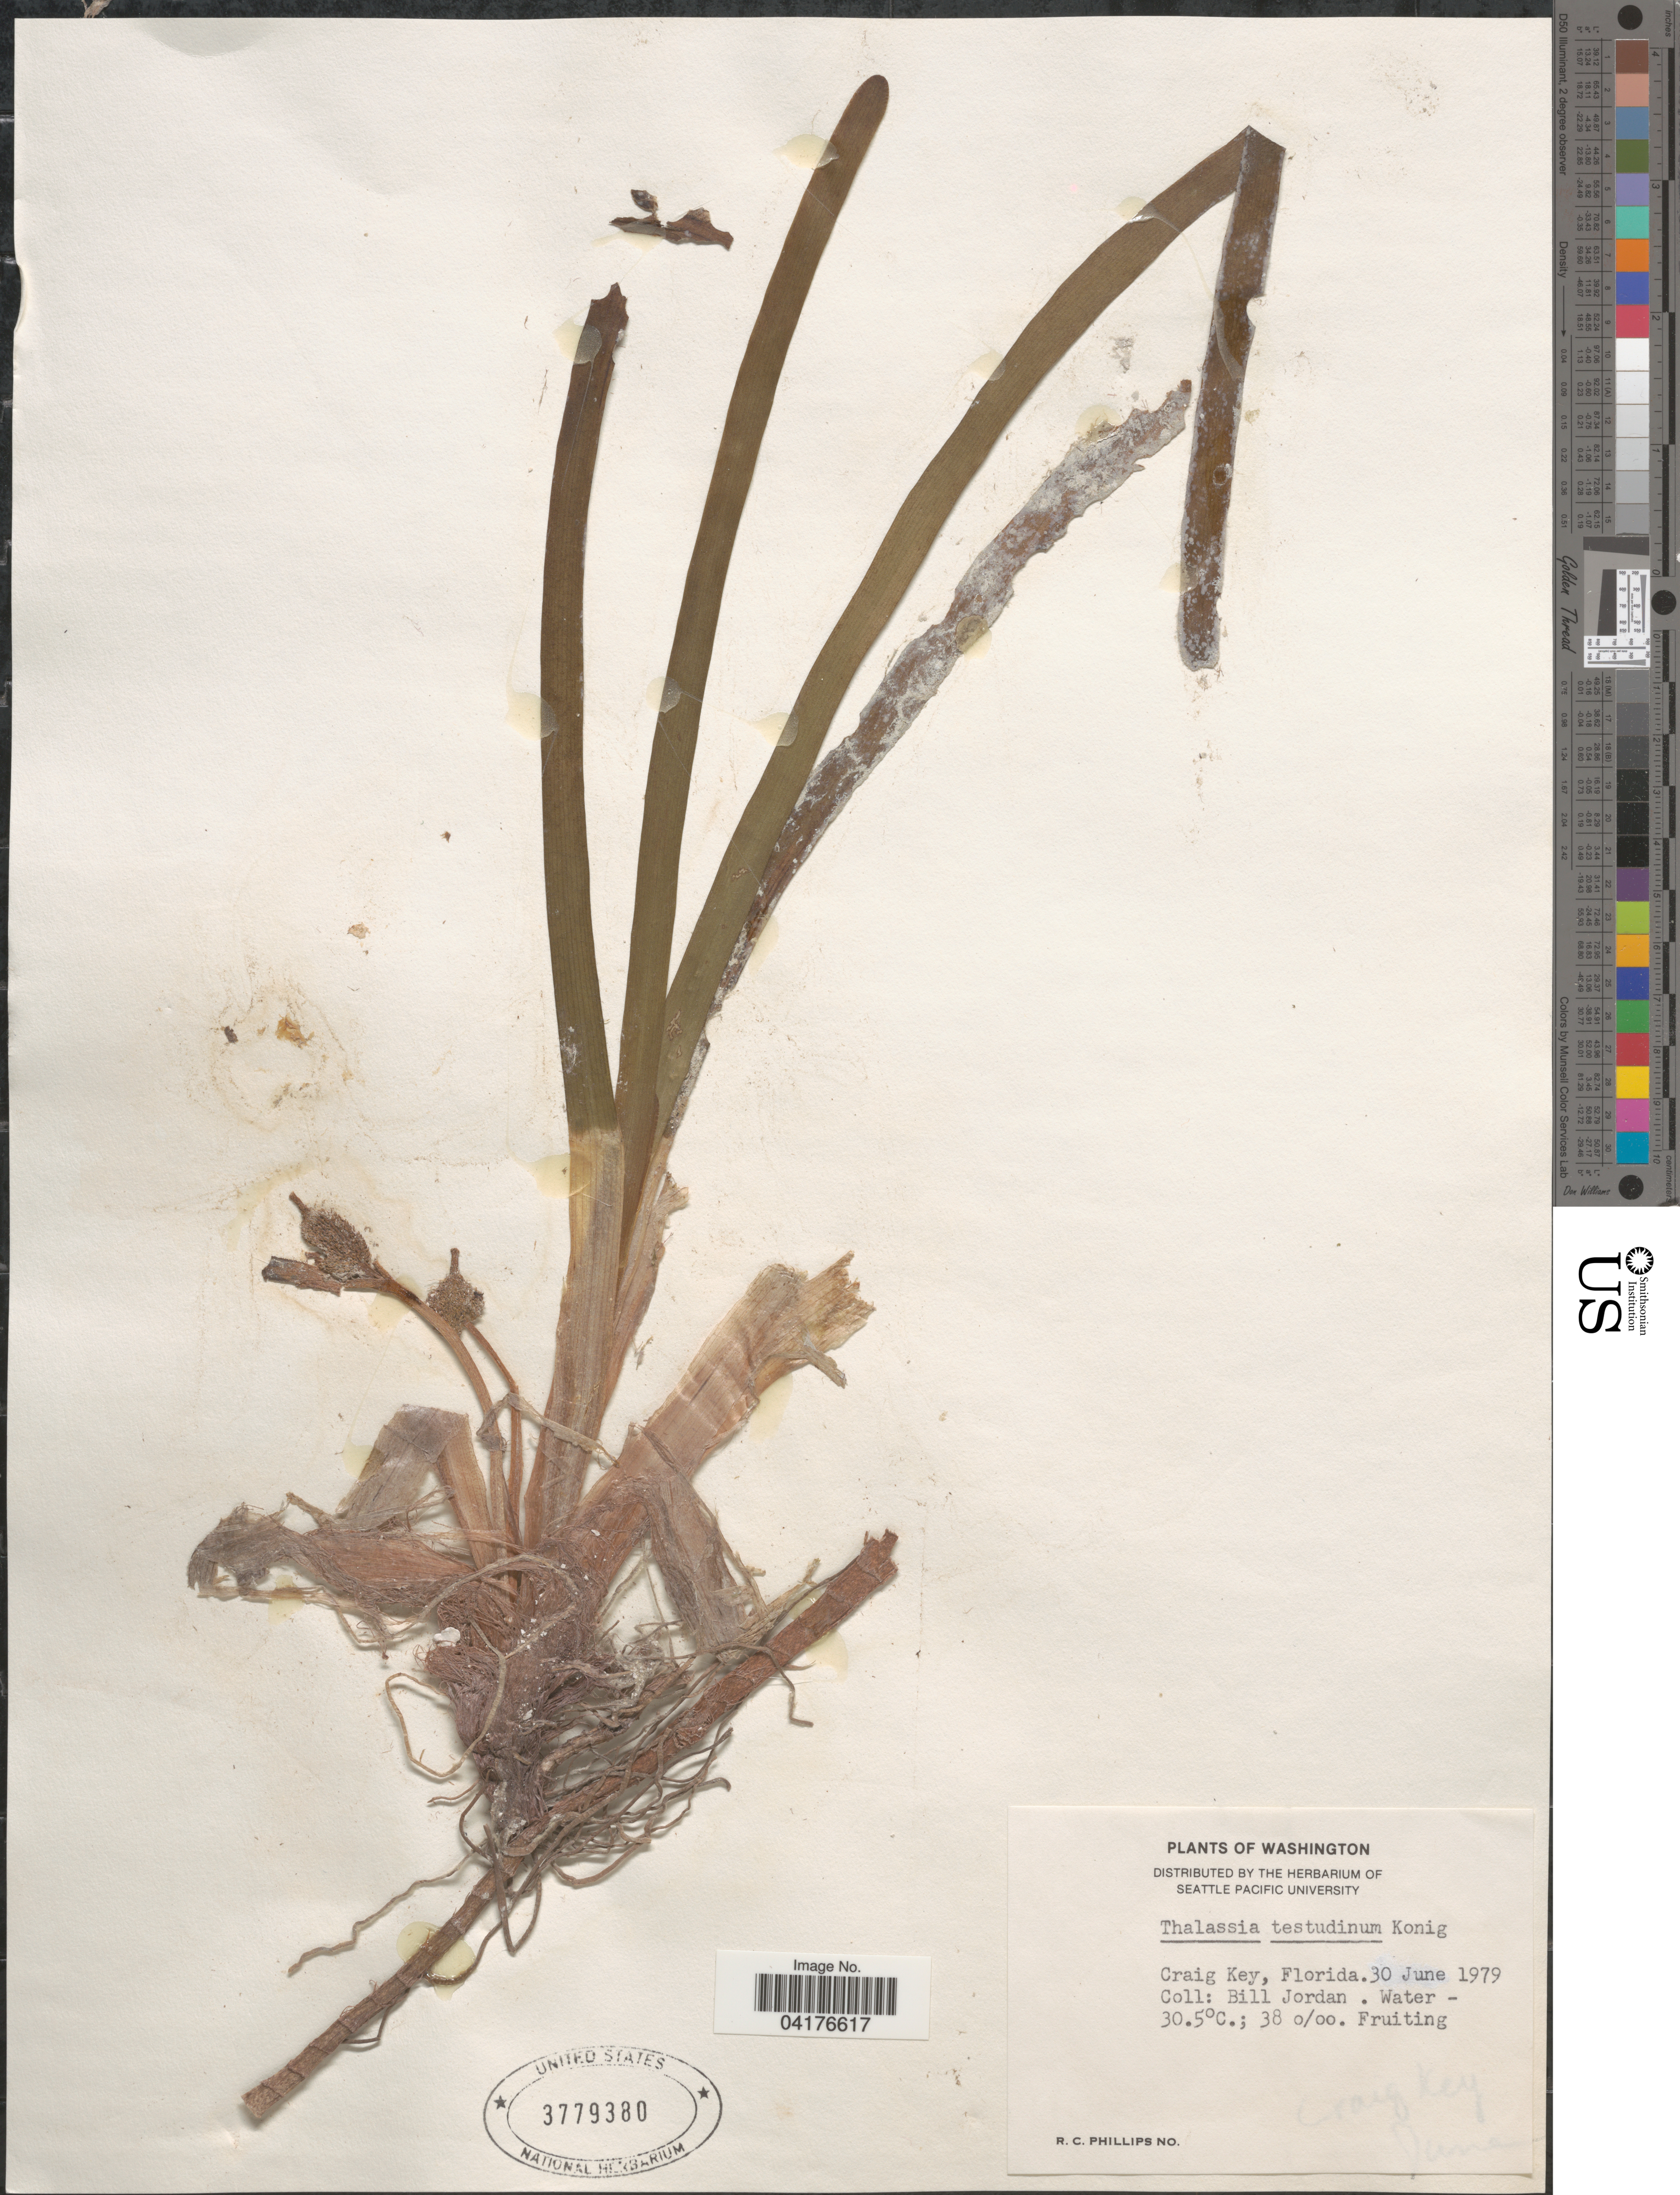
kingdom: Plantae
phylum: Tracheophyta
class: Liliopsida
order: Alismatales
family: Hydrocharitaceae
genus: Thalassia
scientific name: Thalassia testudinum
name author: Banks & Sol. ex K.D. Koenig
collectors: B. Jordan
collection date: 1979-06-30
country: United States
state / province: Florida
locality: Craig Key.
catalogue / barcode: US 3779380